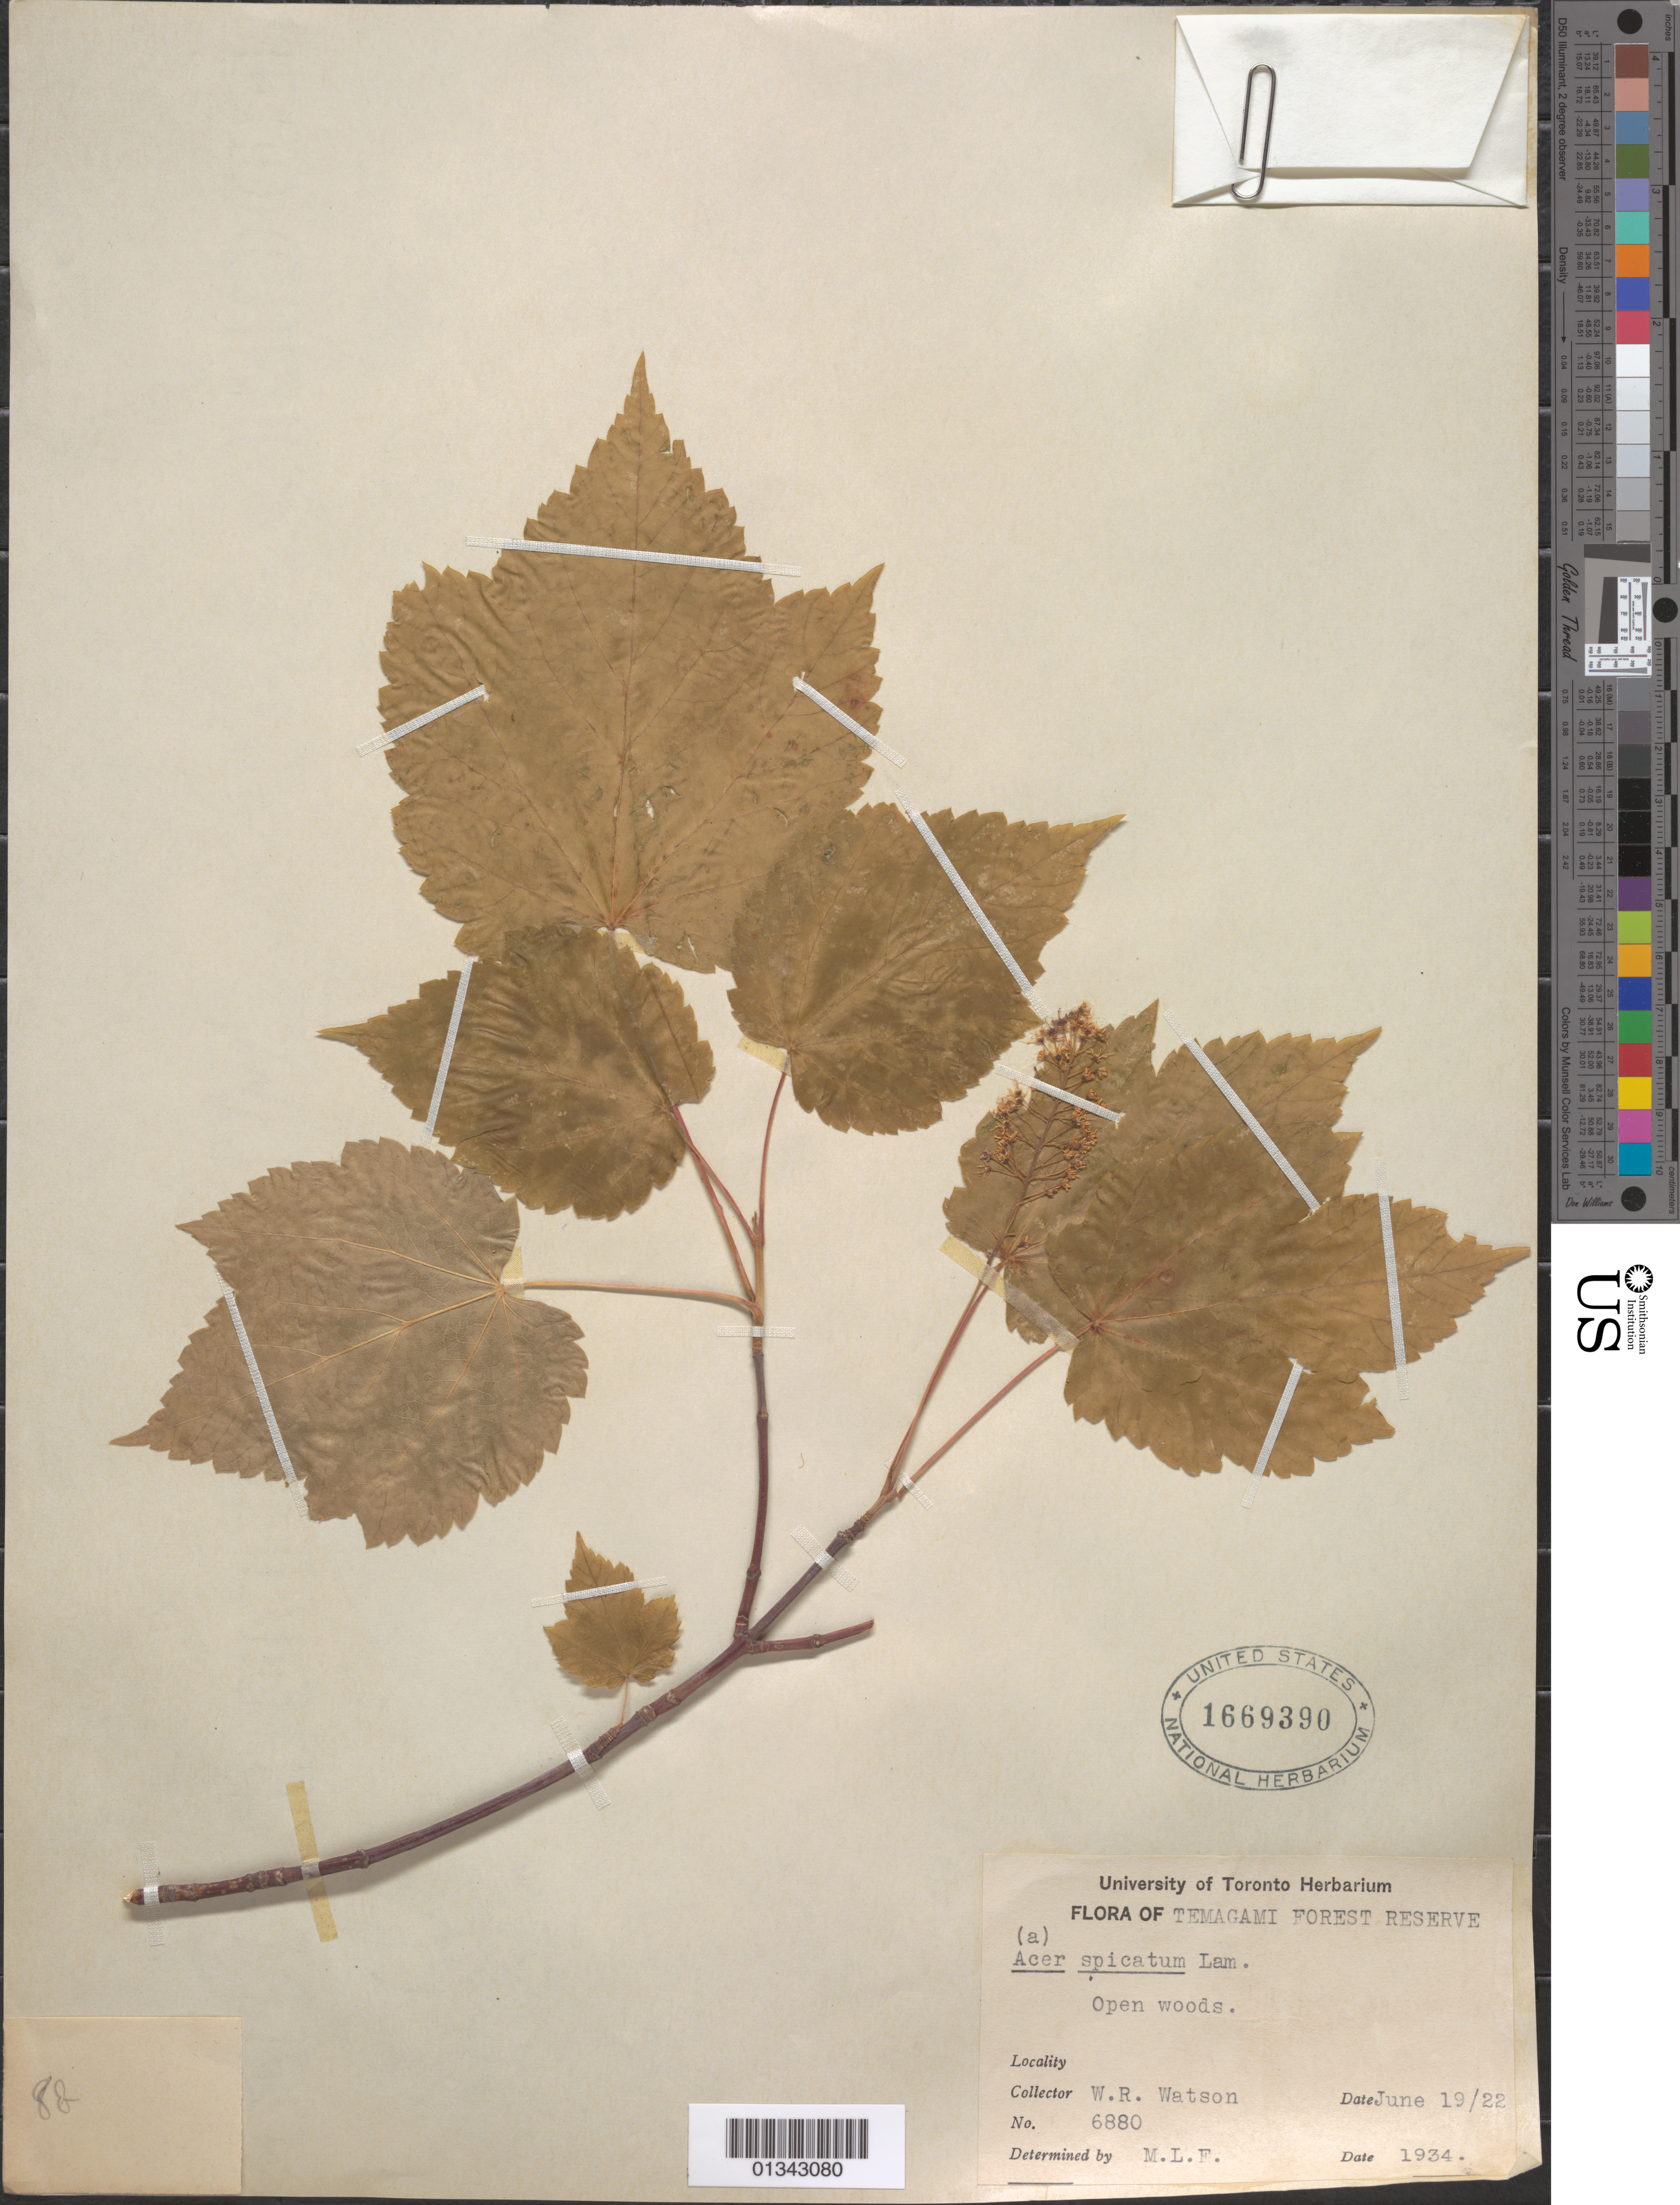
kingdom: Plantae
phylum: Tracheophyta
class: Magnoliopsida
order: Sapindales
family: Sapindaceae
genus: Acer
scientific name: Acer spicatum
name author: Lam.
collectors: W. R. Watson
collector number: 6880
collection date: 1922-06-19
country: Canada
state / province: Ontario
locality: Temagami Forest Reserve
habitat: Open woods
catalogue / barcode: US 1669390